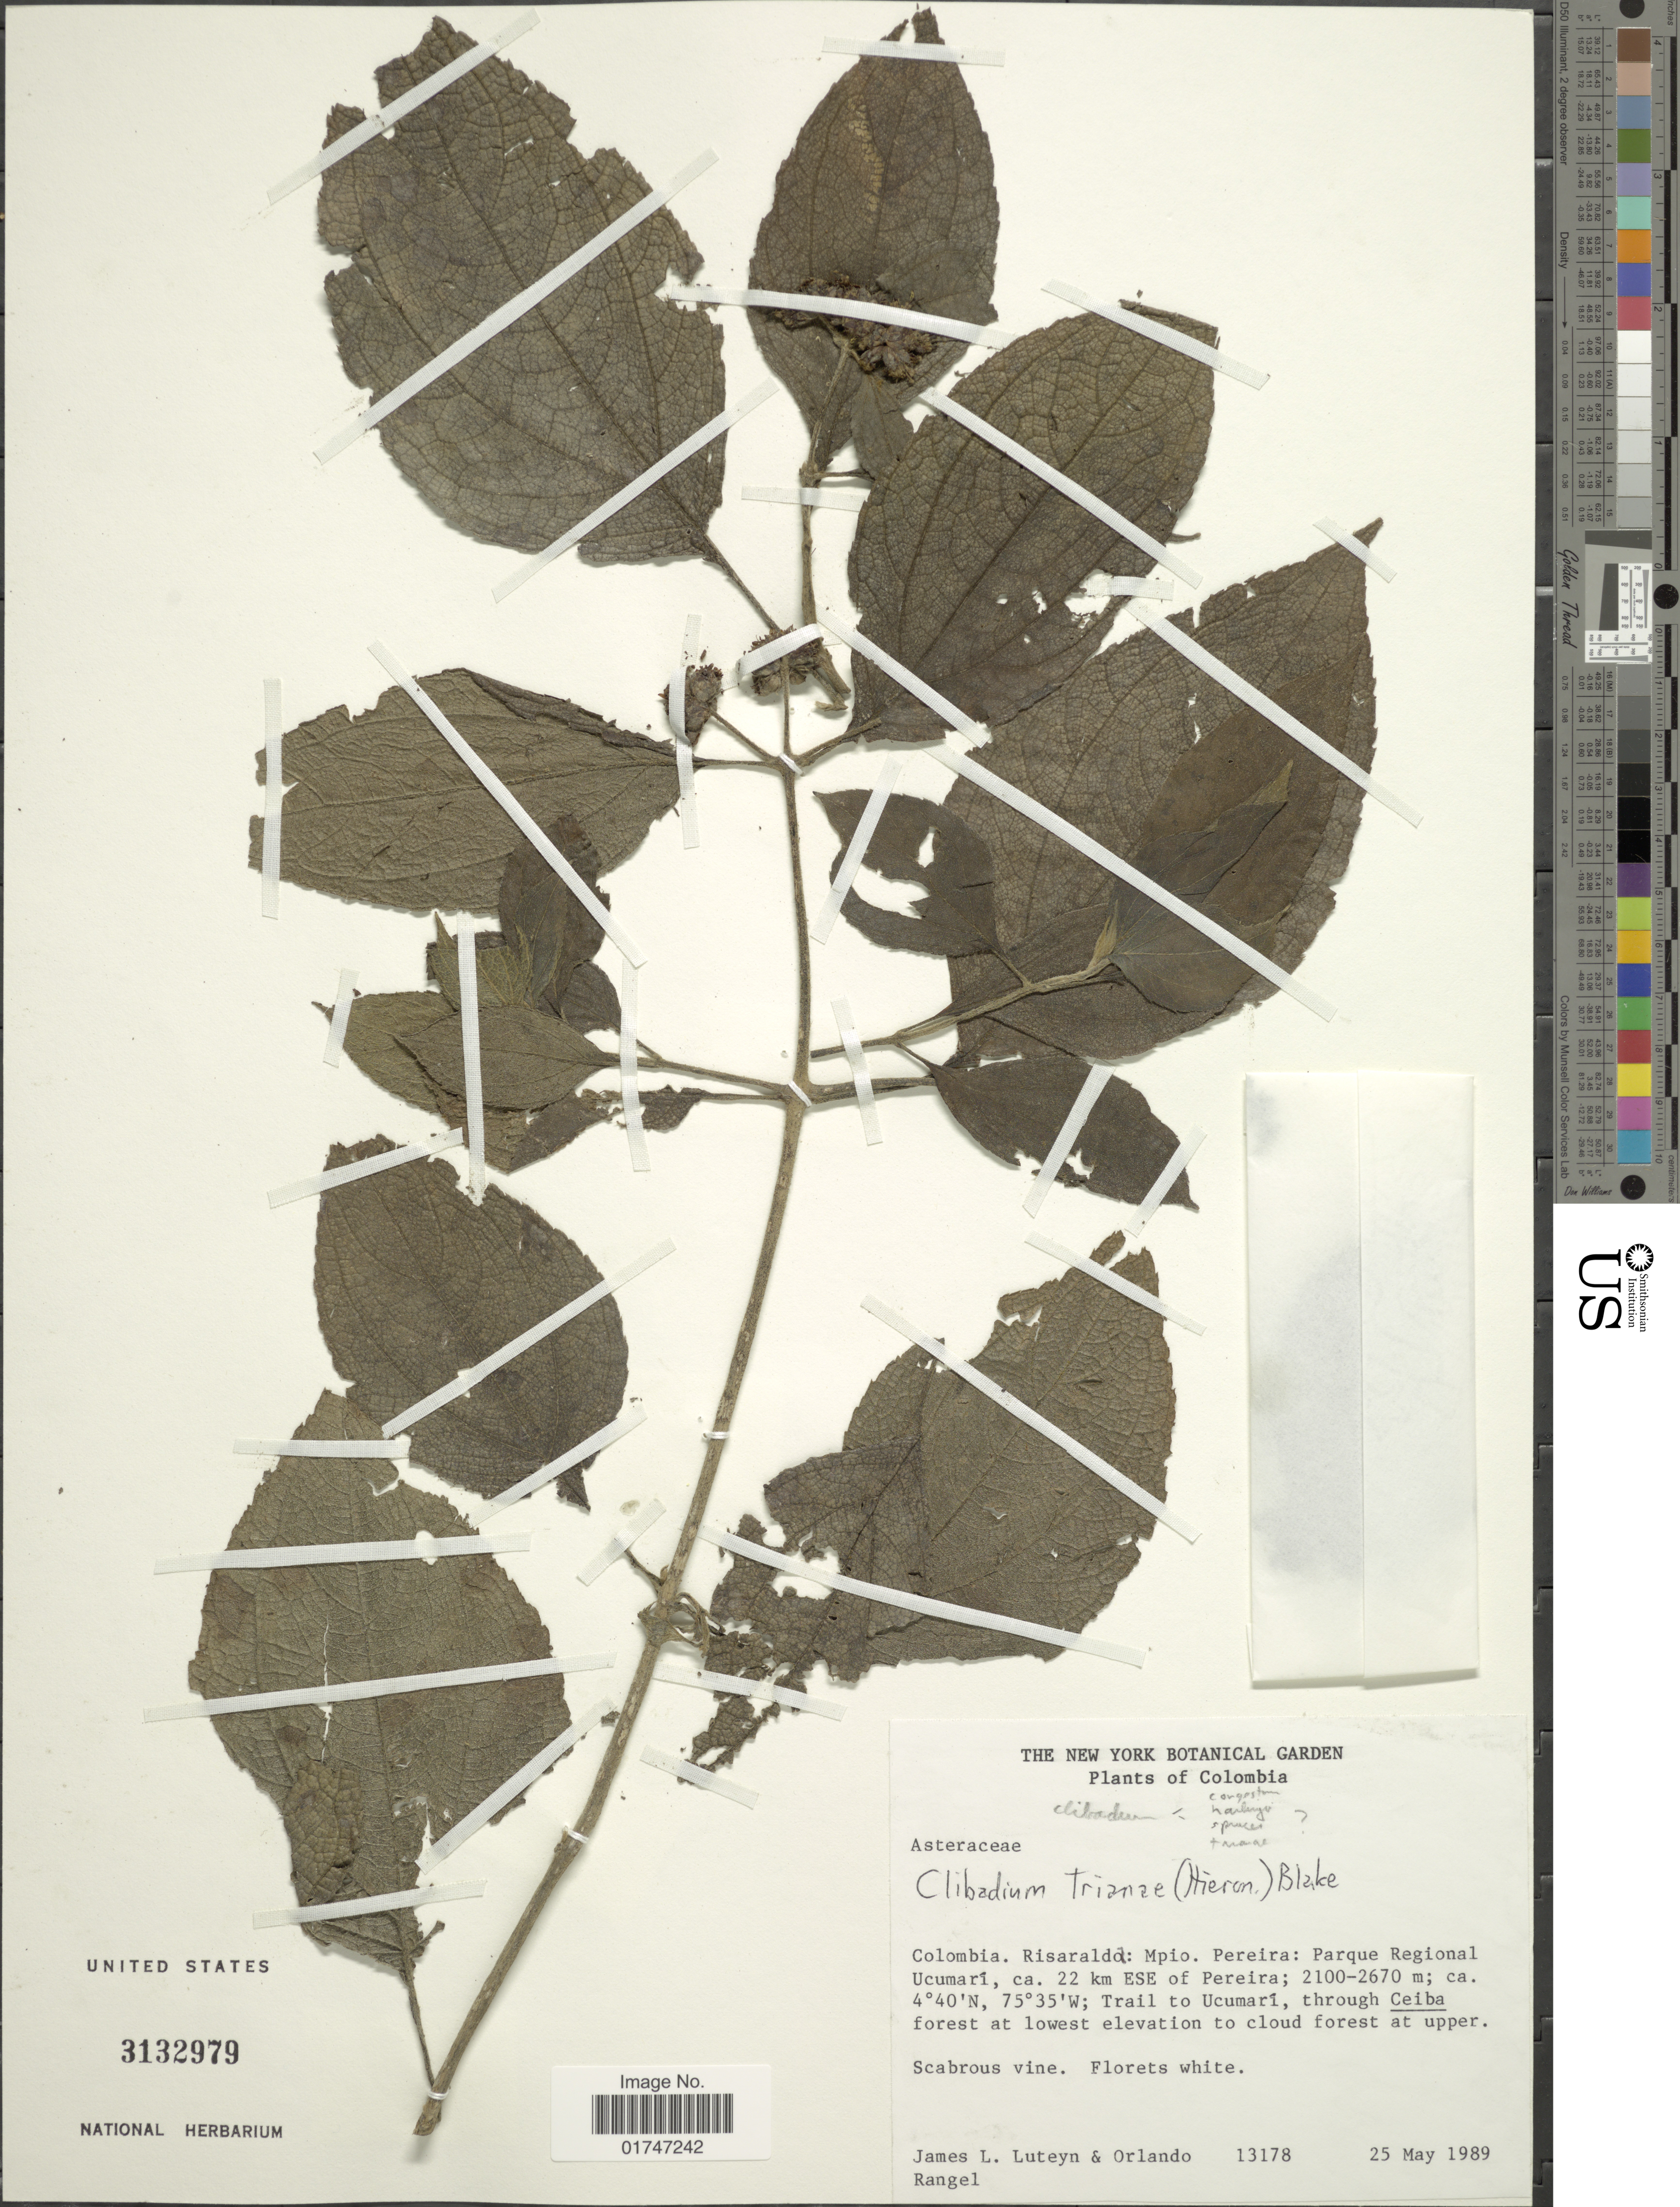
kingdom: Plantae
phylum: Tracheophyta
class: Magnoliopsida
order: Asterales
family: Asteraceae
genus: Clibadium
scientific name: Clibadium trianae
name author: (Hieron.) S.F. Blake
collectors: J. L. Luteyn & O. Rangel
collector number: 13178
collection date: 1989-05-25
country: Colombia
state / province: Risaralda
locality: Colombia. Risaralda: Mpio. Pereira: Parque Regional Ucumarí, ca. 22 km ESE of Pereira. Trail to Ucumarí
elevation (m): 2100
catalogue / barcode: US 3132979